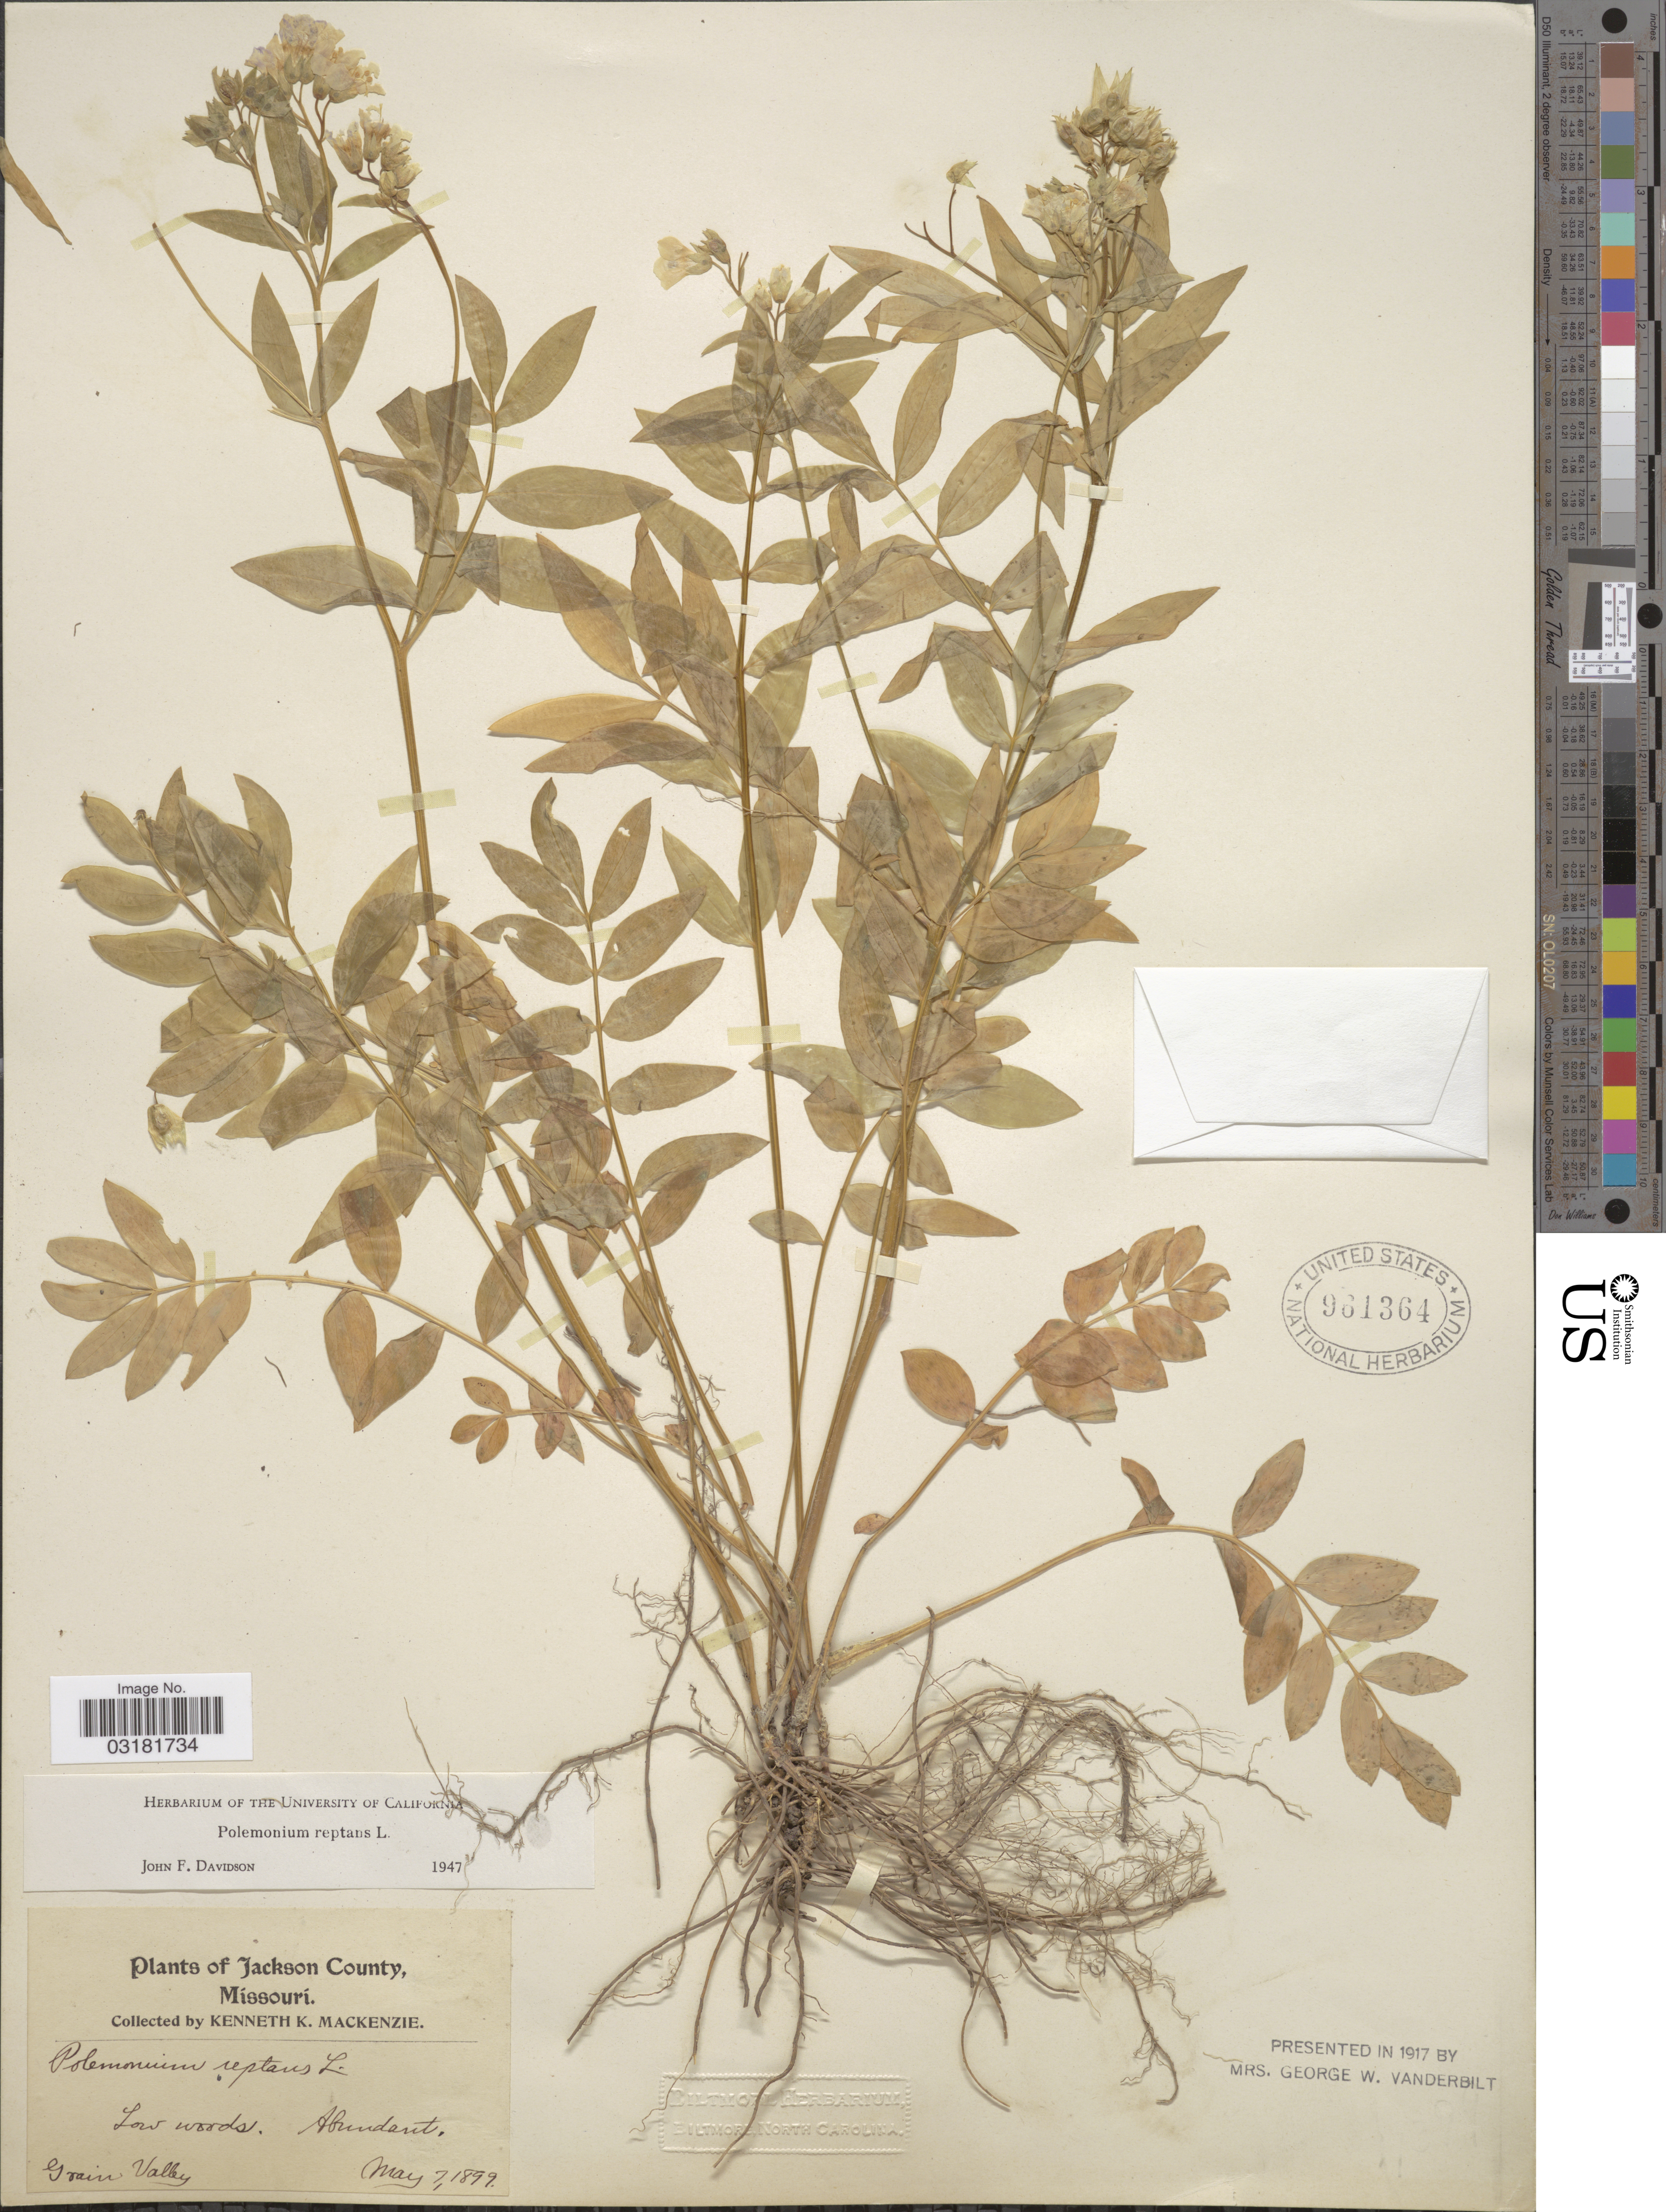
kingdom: Plantae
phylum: Tracheophyta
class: Magnoliopsida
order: Ericales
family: Polemoniaceae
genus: Polemonium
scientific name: Polemonium reptans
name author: L.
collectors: K. K. Mackenzie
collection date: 1899-05-07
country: United States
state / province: Missouri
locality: Jackson County. Grain Valley.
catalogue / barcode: US 961364